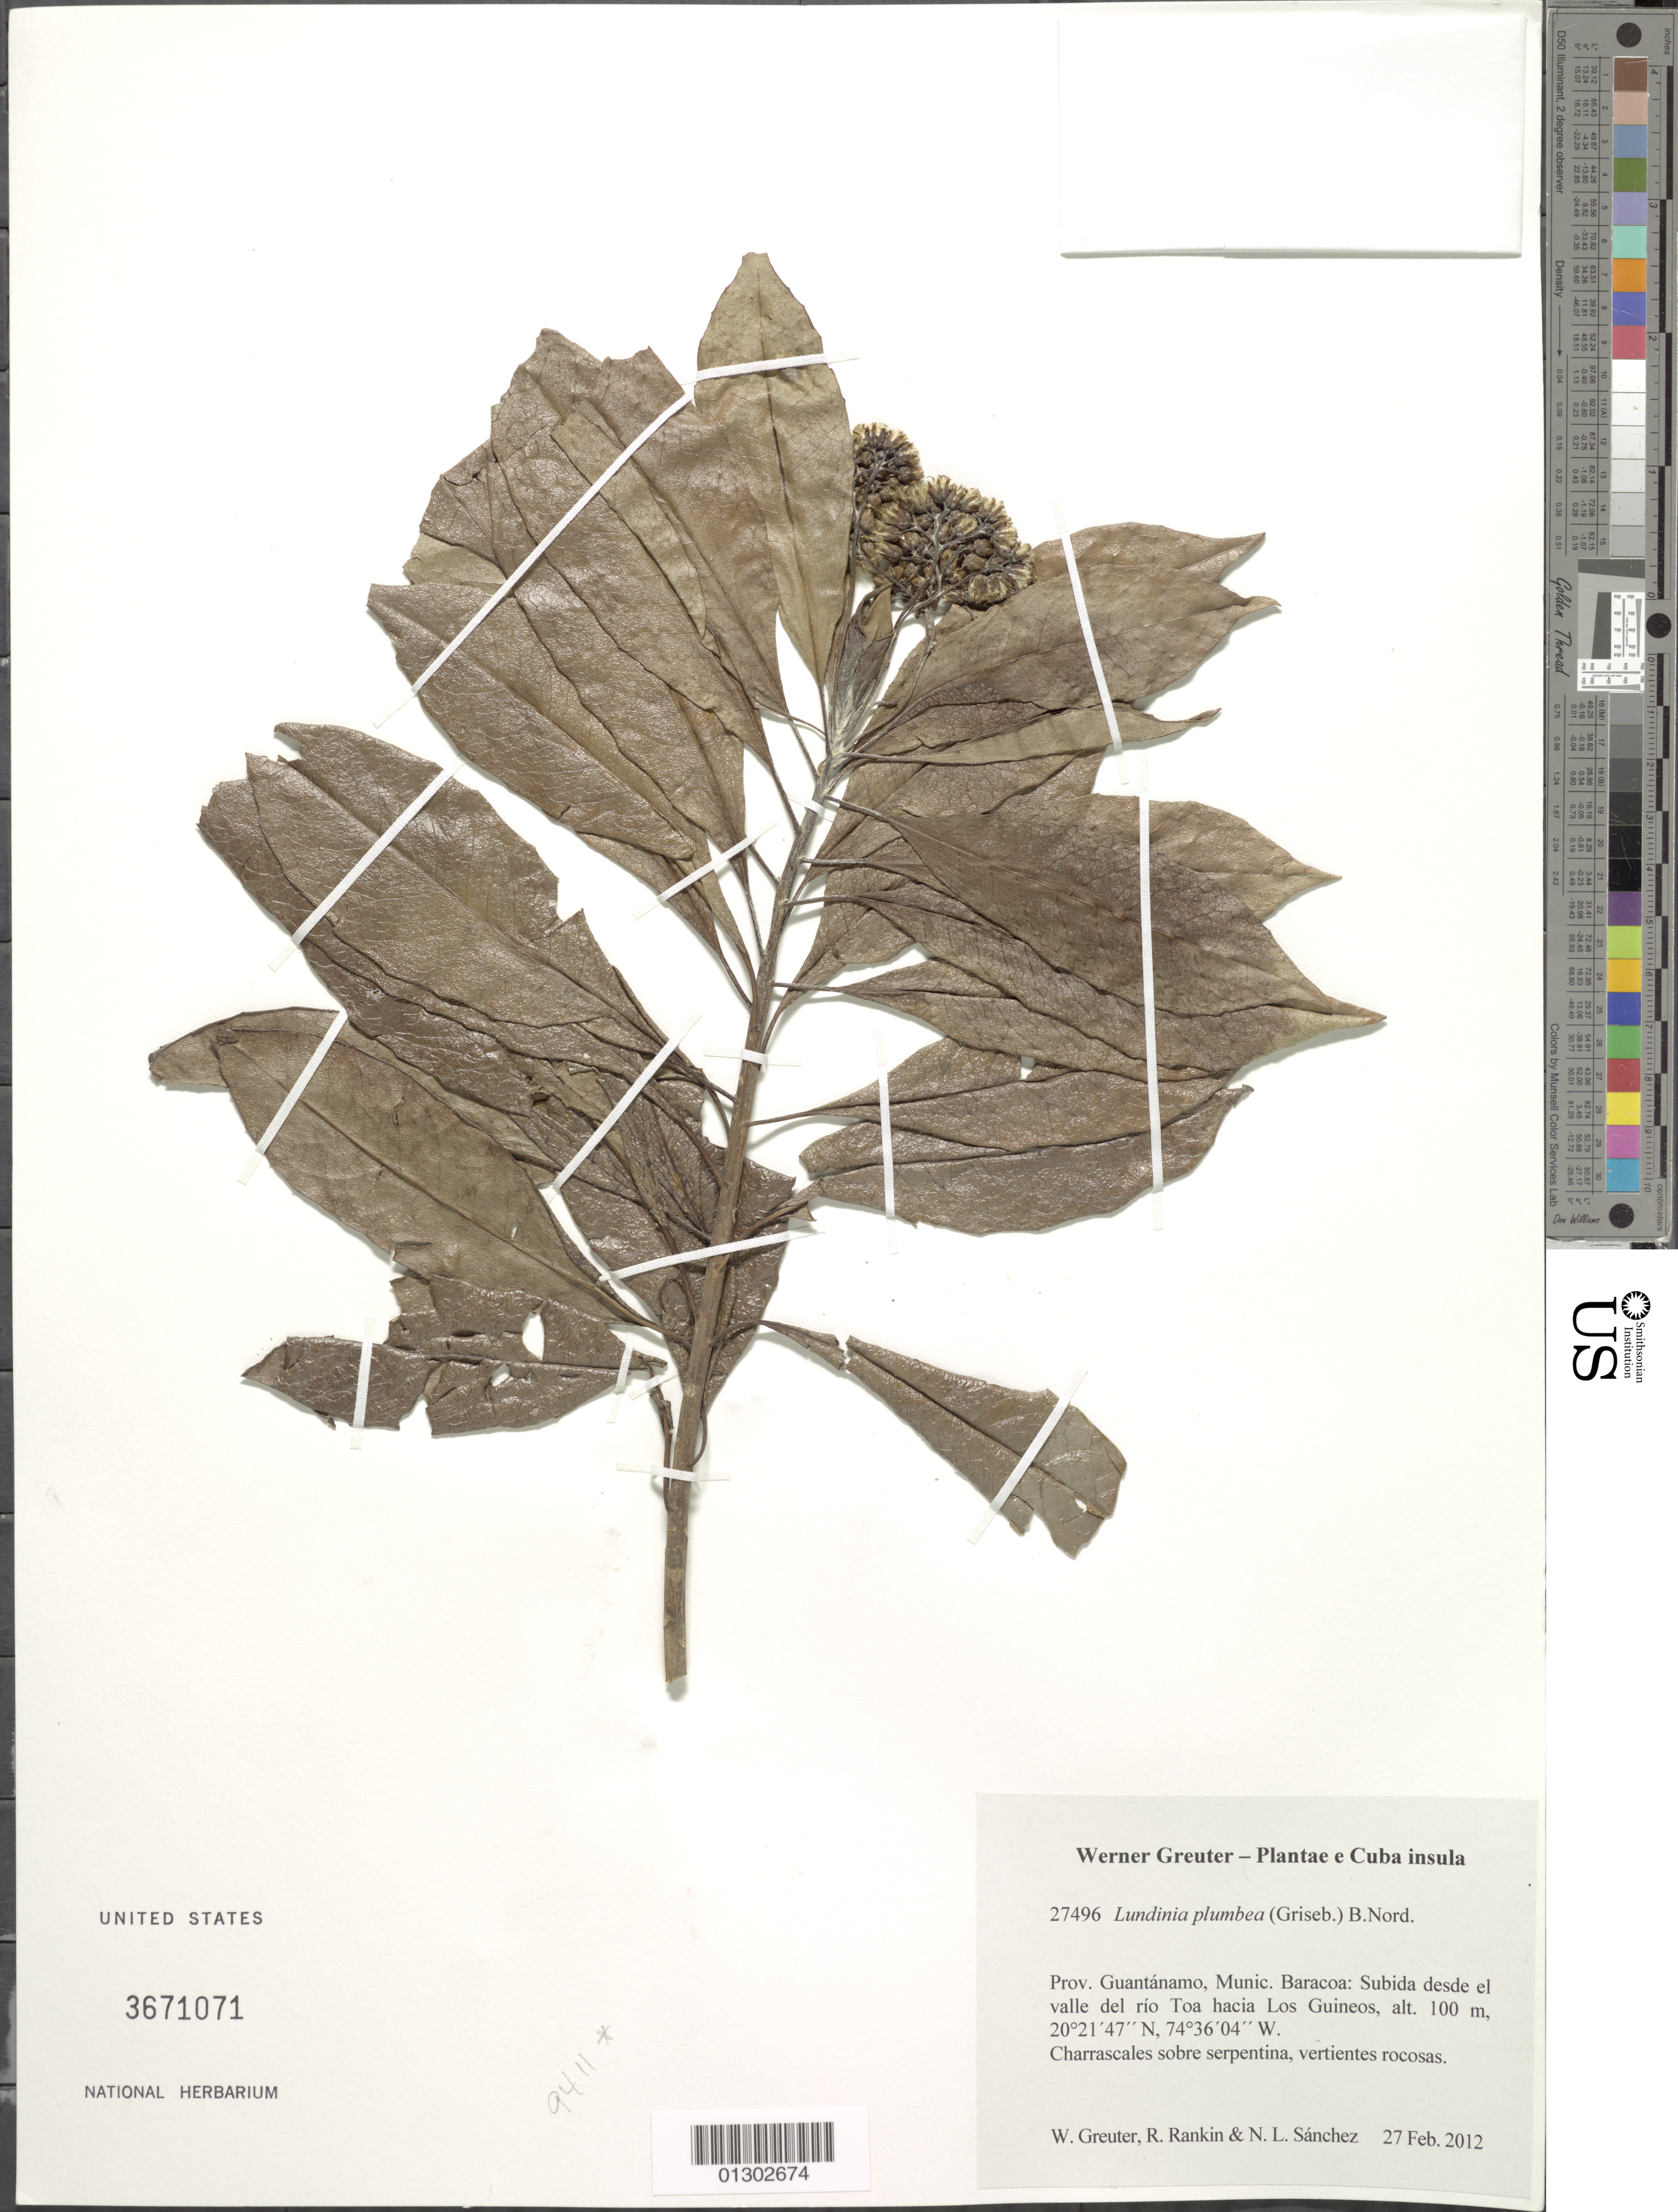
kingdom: Plantae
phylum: Tracheophyta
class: Magnoliopsida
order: Asterales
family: Asteraceae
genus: Lundinia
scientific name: Lundinia plumbea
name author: (Griseb.) B. Nord.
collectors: W. R. Greuter, R. Rankin Rodriguez & N. Sanchez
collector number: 27496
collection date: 2012-02-27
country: Cuba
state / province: Guantanamo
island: Cuba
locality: Munic. Baracoa; subida desde el valle del río Toa hacia Los Guineos.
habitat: Charrascales sobre serpentina, vertientes rocosas.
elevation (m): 100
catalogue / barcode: US 3671071